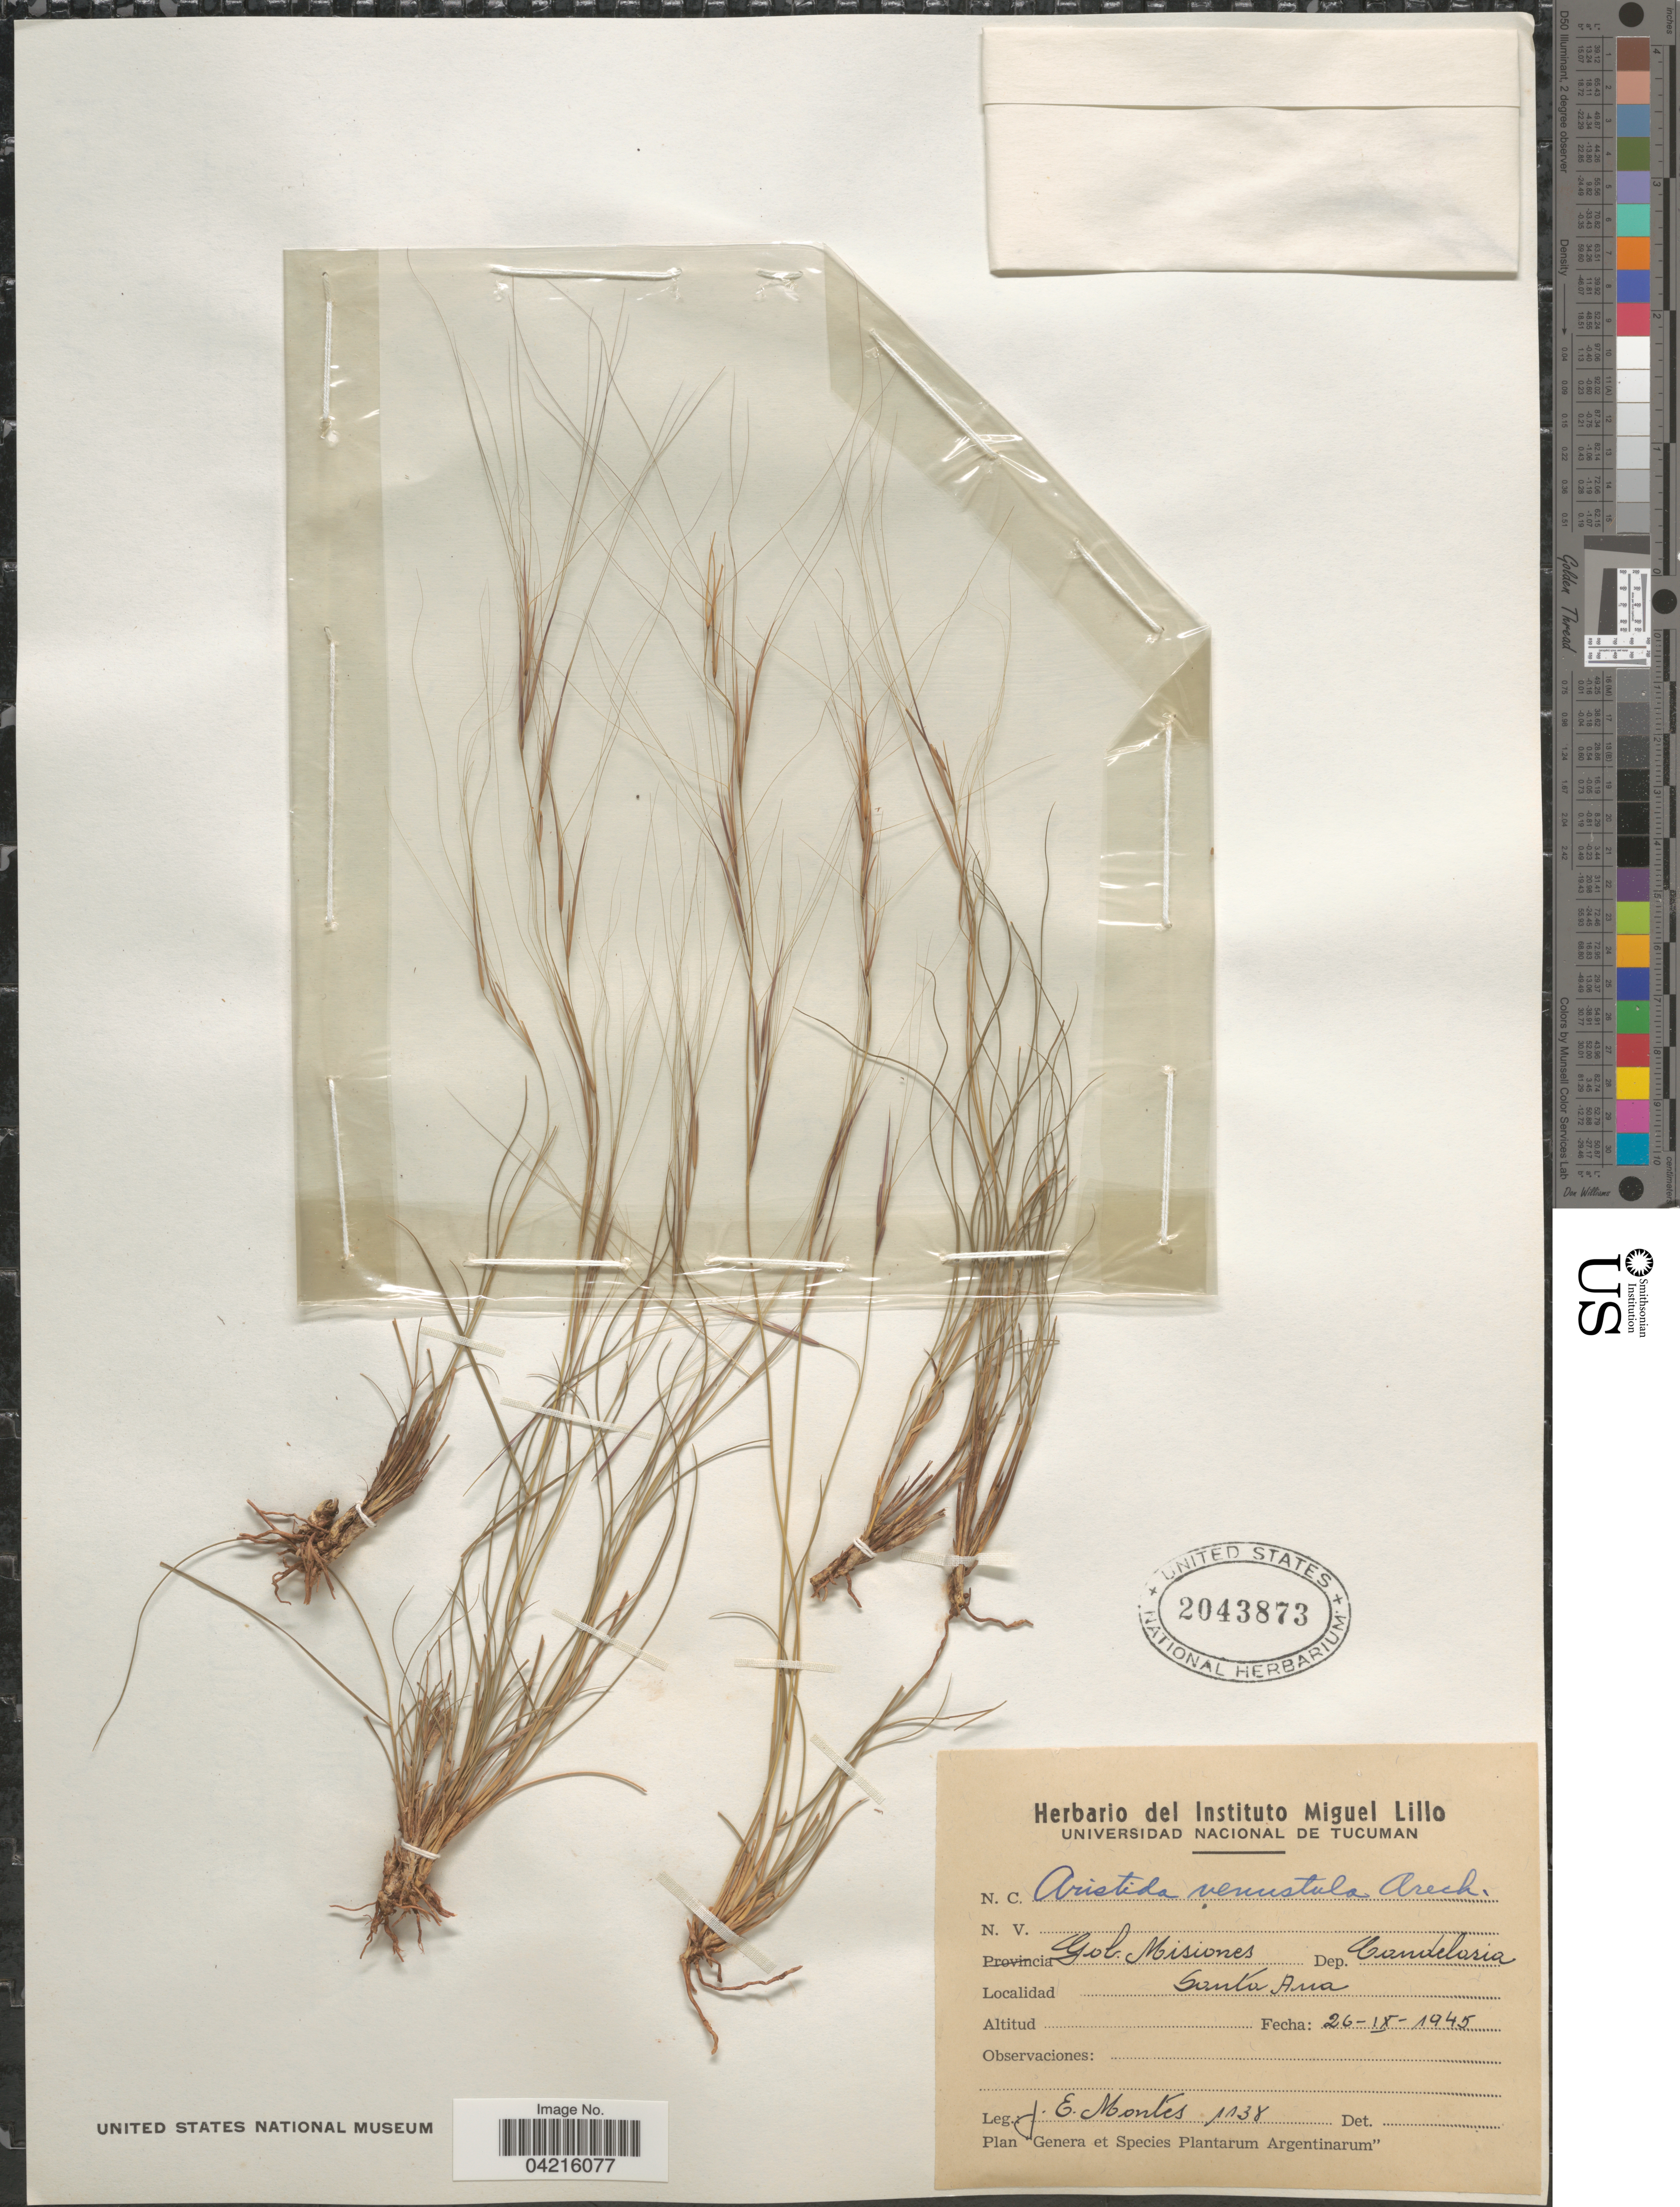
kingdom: Plantae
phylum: Tracheophyta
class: Liliopsida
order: Poales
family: Poaceae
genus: Aristida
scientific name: Aristida venustula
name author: Arechav.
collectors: J. E. Montes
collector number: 1138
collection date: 1945-09-26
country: Argentina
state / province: Misiones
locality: Gob. Misiones. Dep. Candelaria. Santa Ana.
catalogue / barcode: US 2043873